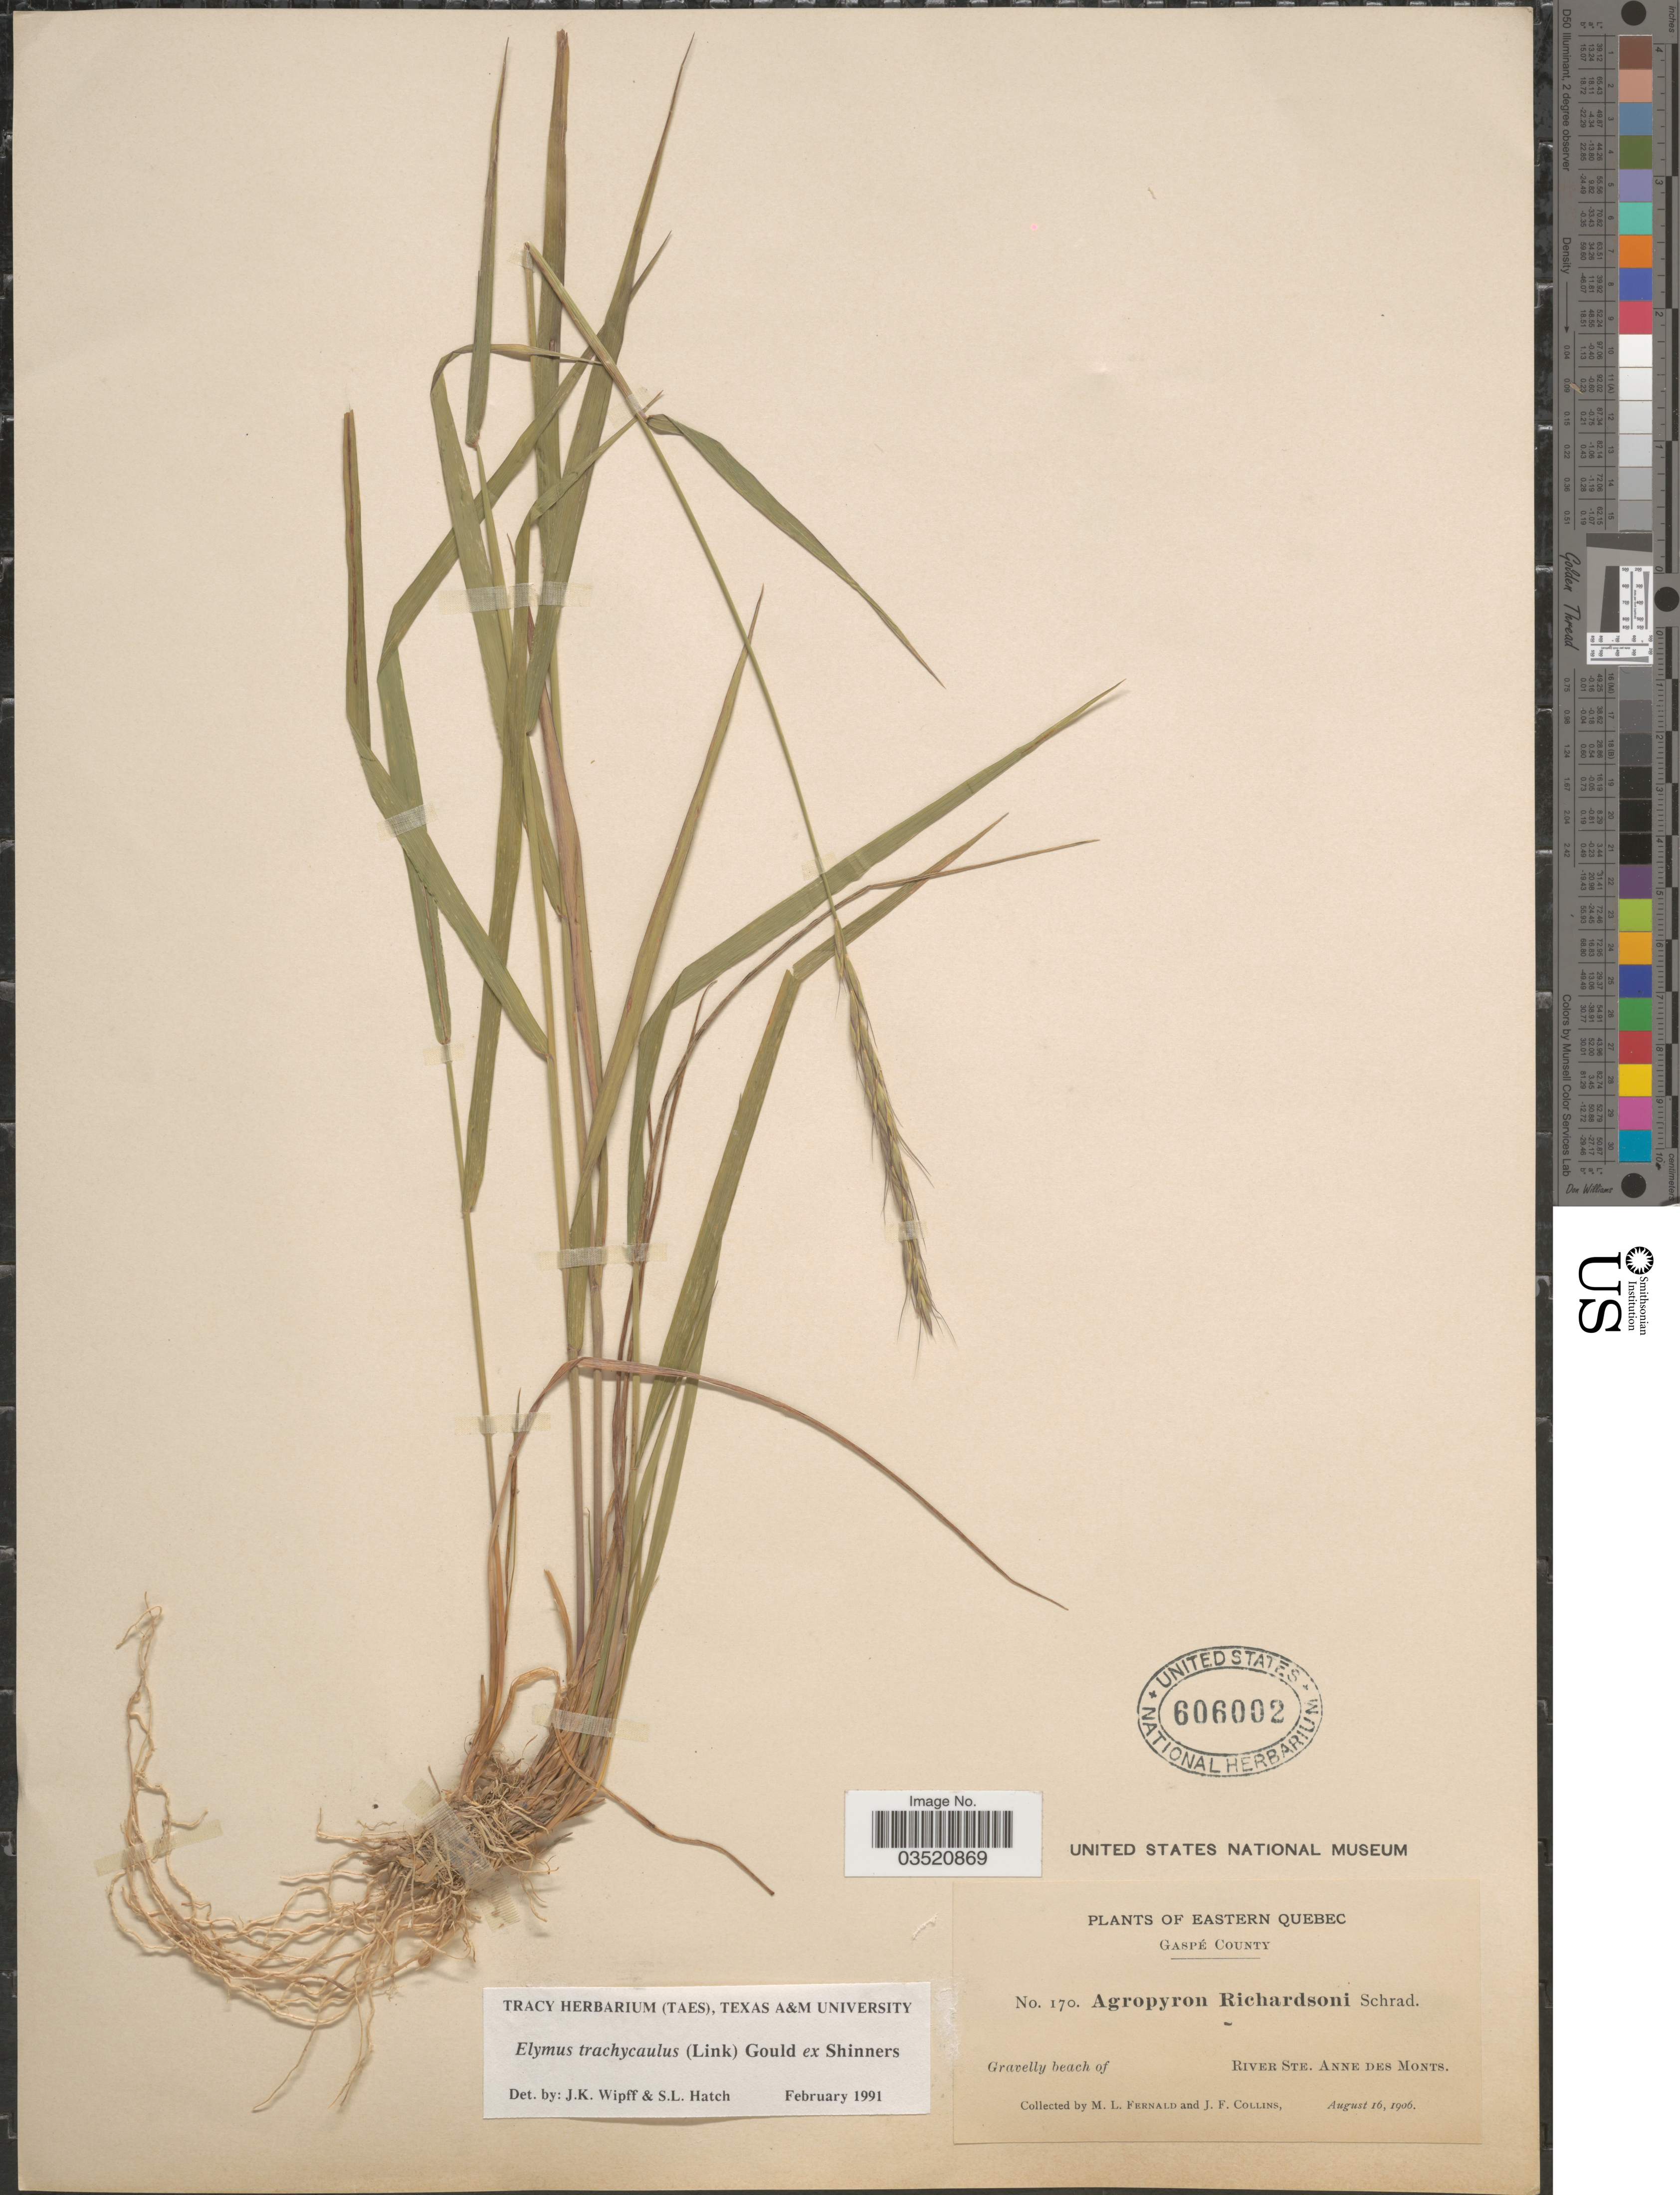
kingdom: Plantae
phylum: Tracheophyta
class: Liliopsida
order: Poales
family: Poaceae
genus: Elymus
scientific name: Elymus trachycaulus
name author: (Link) Gould ex Shinners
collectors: M. L. Fernald & J. Collins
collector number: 170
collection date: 1906-08-16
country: Canada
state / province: Quebec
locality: Eastern Quebec. Gaspé County. Gravelly beach of River Ste. Anne des Monts.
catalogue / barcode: US 606002